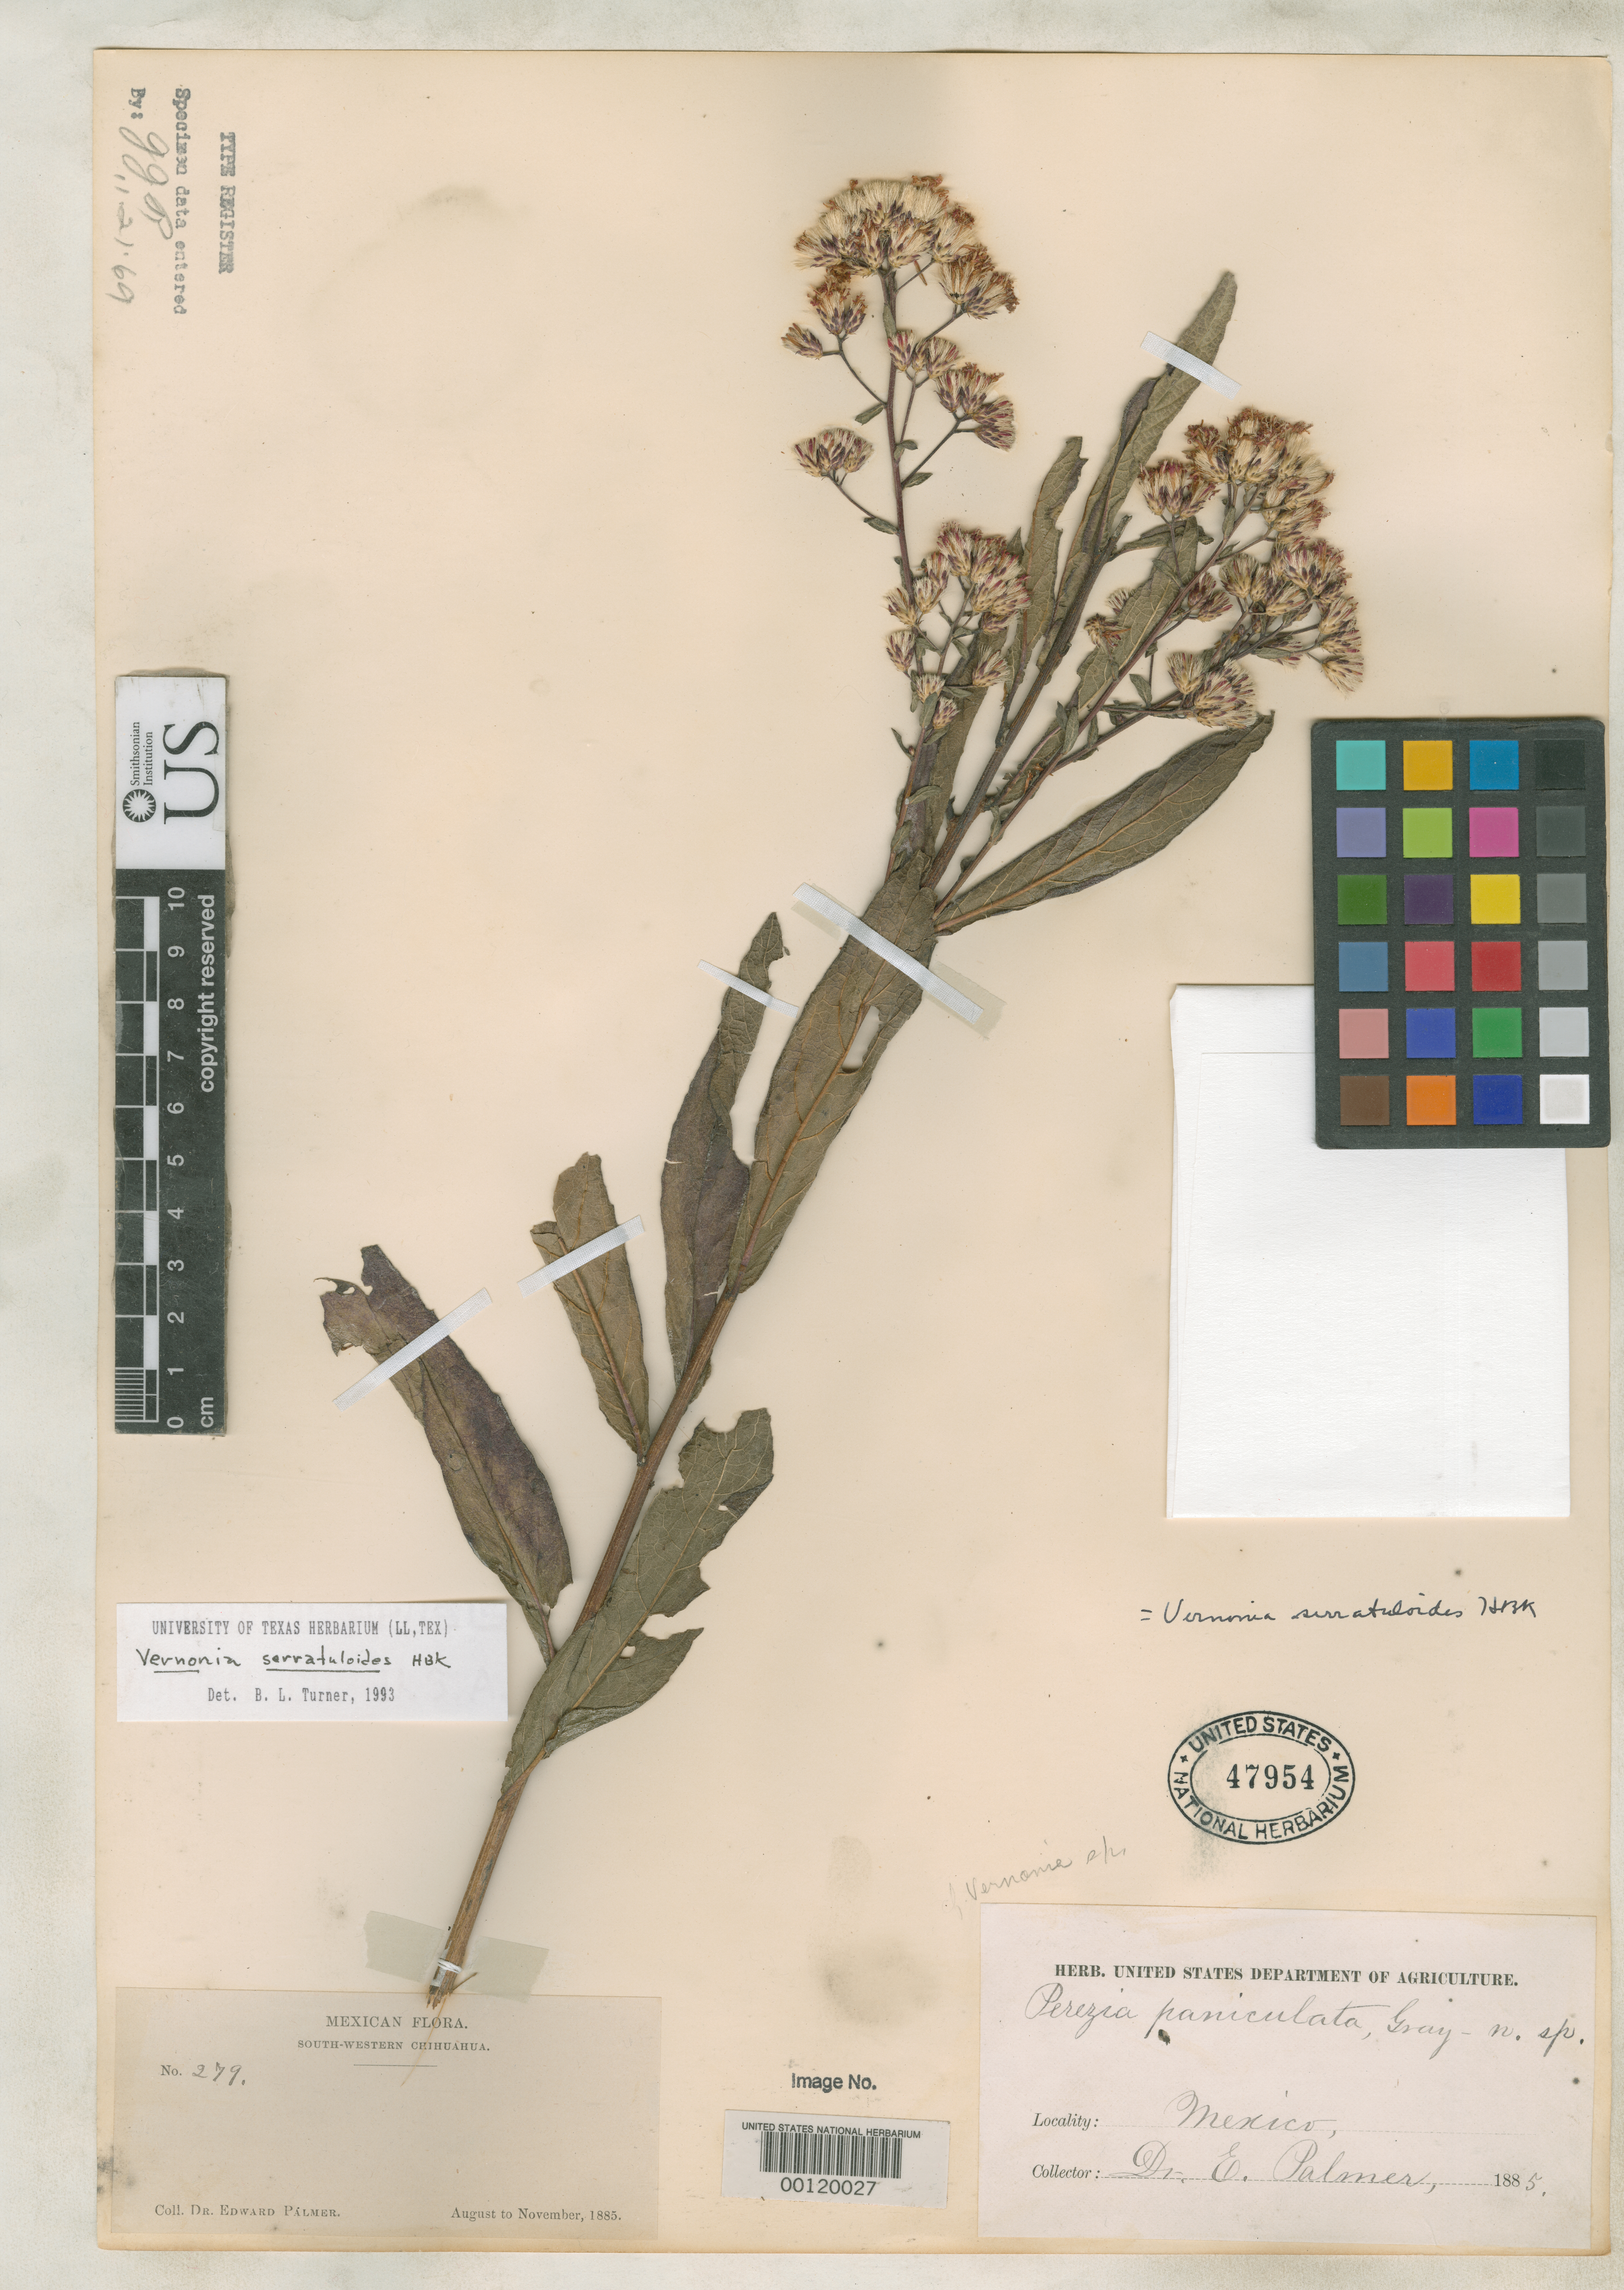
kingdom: Plantae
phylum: Tracheophyta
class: Magnoliopsida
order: Asterales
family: Asteraceae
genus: Perezia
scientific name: Perezia paniculata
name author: A. Gray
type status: Isotype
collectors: E. Palmer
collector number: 279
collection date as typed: Aug 1885 to -- Nov 1885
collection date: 1885-08/1885-11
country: Mexico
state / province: Chihuahua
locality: Mountains above Balopilas.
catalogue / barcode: US 47954